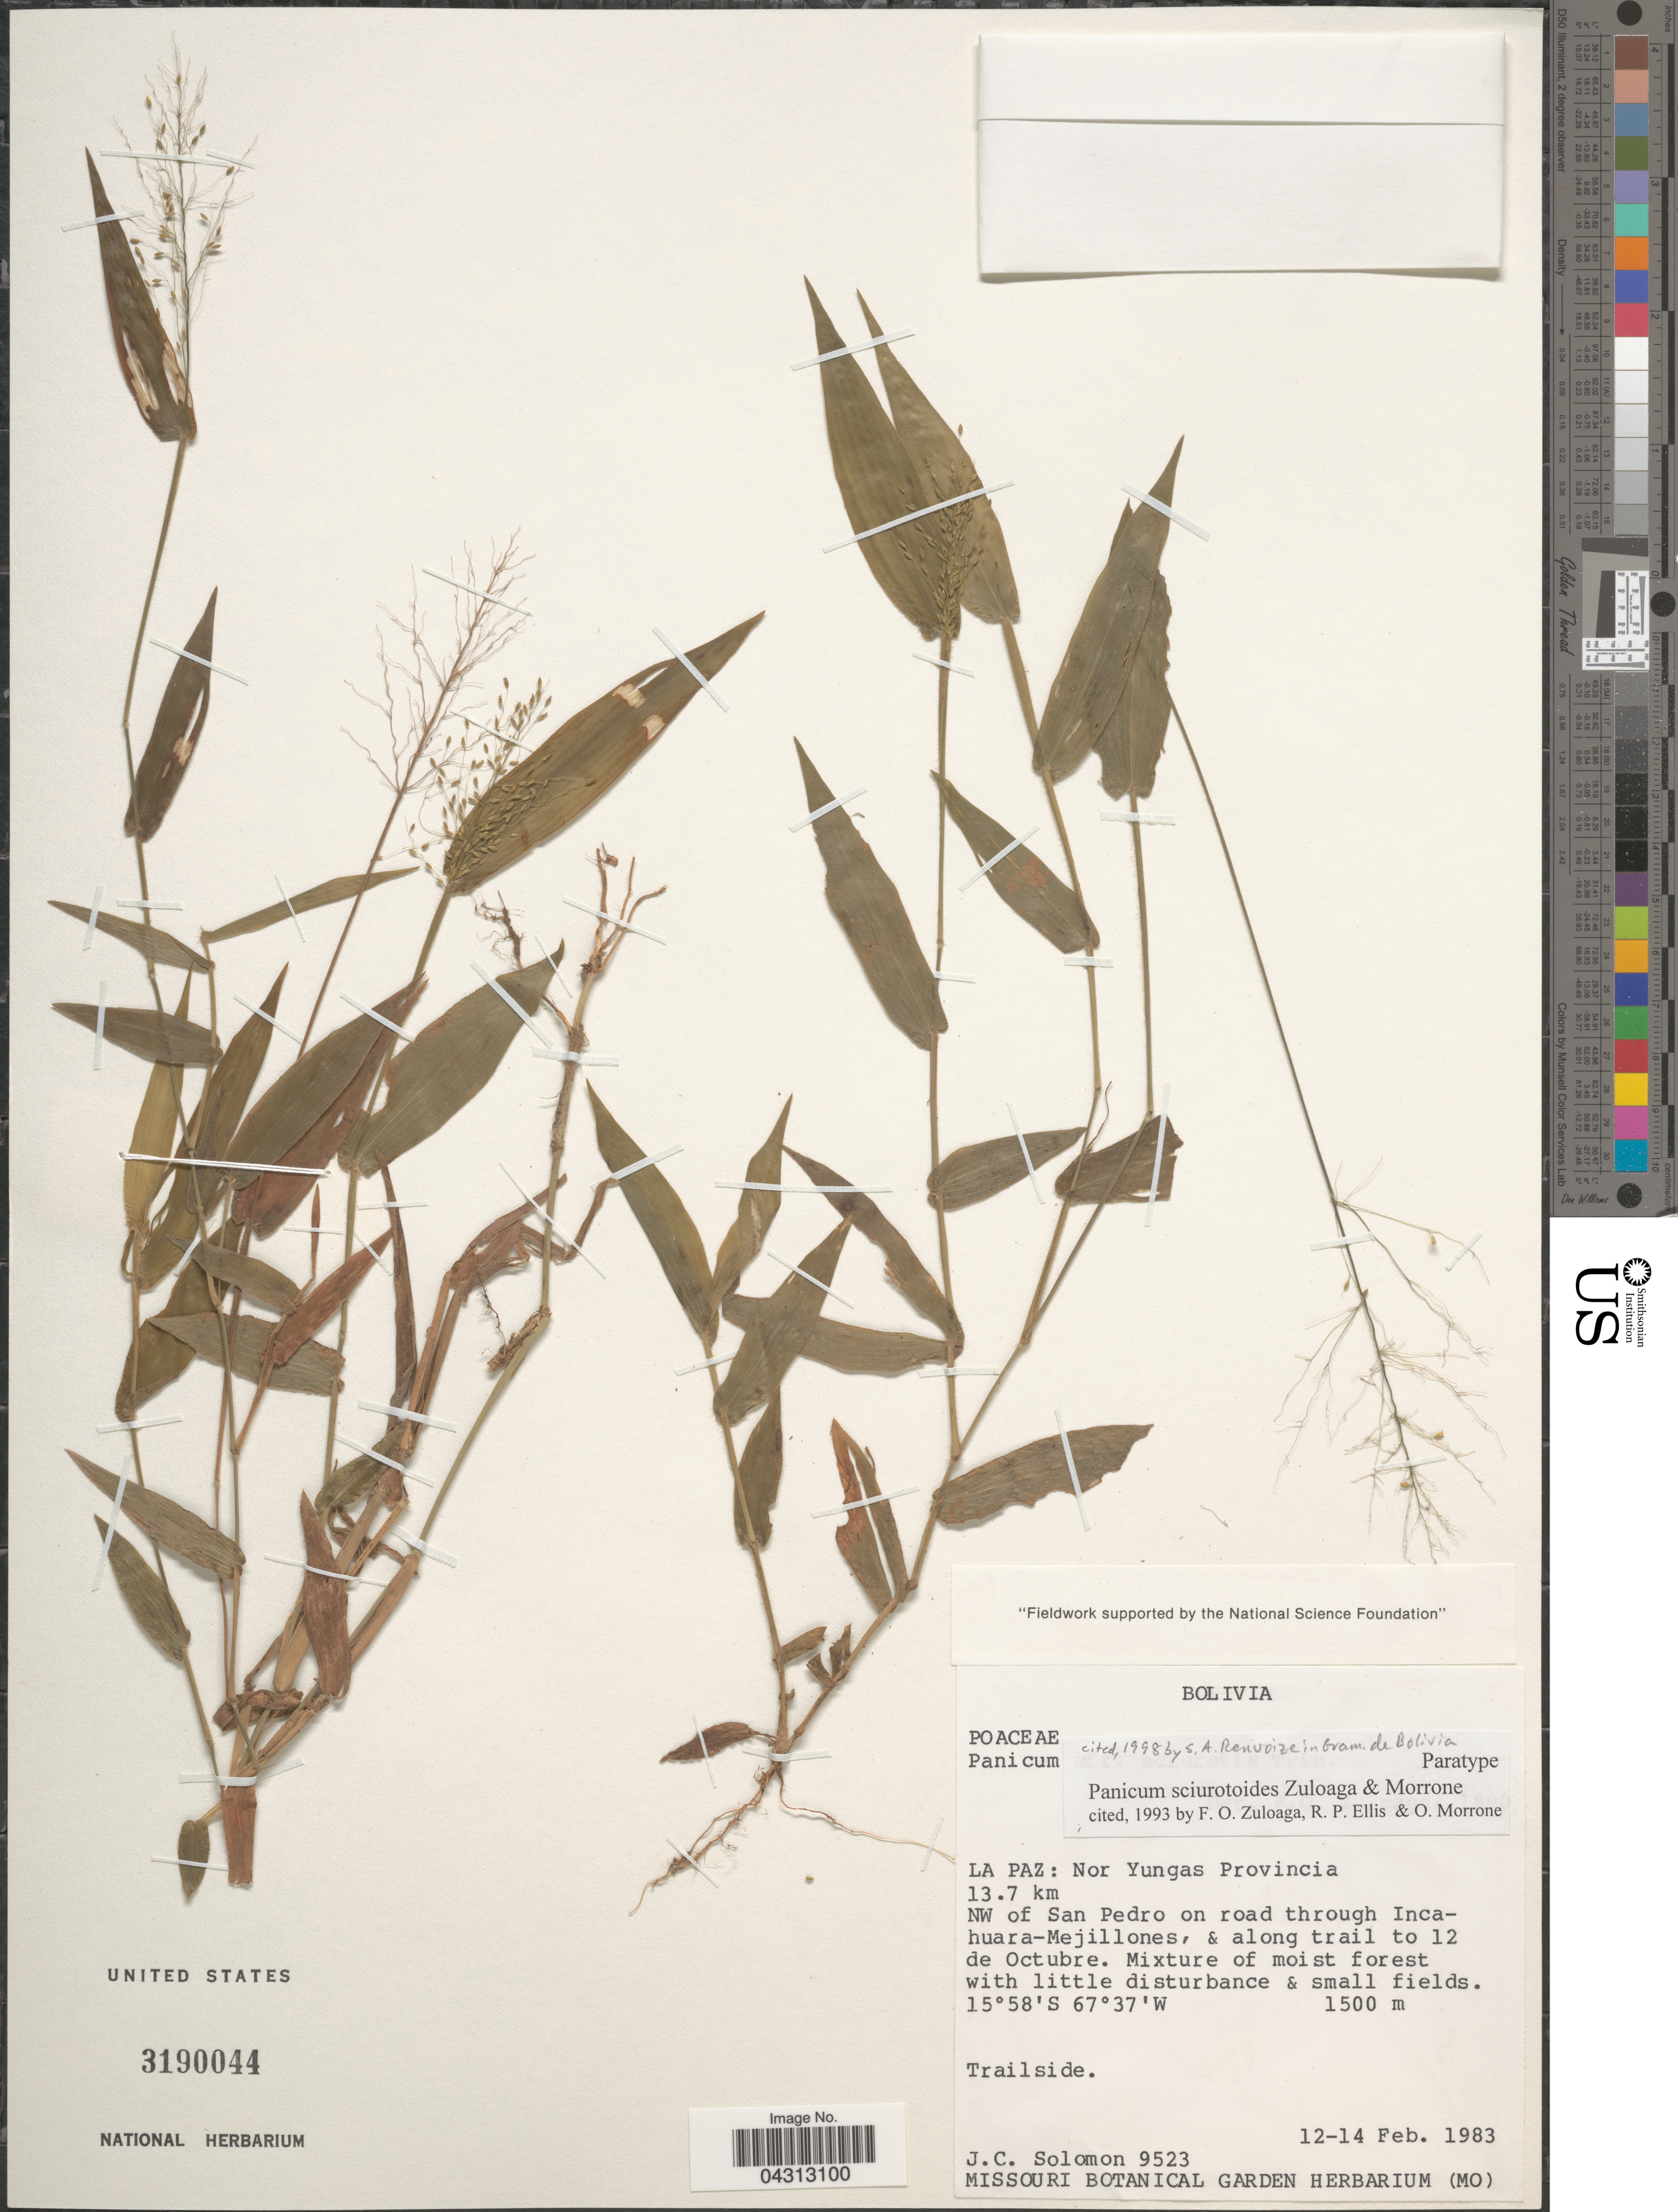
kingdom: Plantae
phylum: Tracheophyta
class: Liliopsida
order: Poales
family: Poaceae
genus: Dichanthelium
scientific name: Dichanthelium sciurotoides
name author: (Zuloaga & Morrone) Davidse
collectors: J. C. Solomon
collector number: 9523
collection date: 1983-02-12/1983-02-14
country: Bolivia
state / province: La Paz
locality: Nor Yungas Provincia. 13.7 km NW of San Pedro on road through Incahuara-Mejillones, & along trail to 12 de Octubre.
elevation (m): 1500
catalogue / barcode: US 3190044